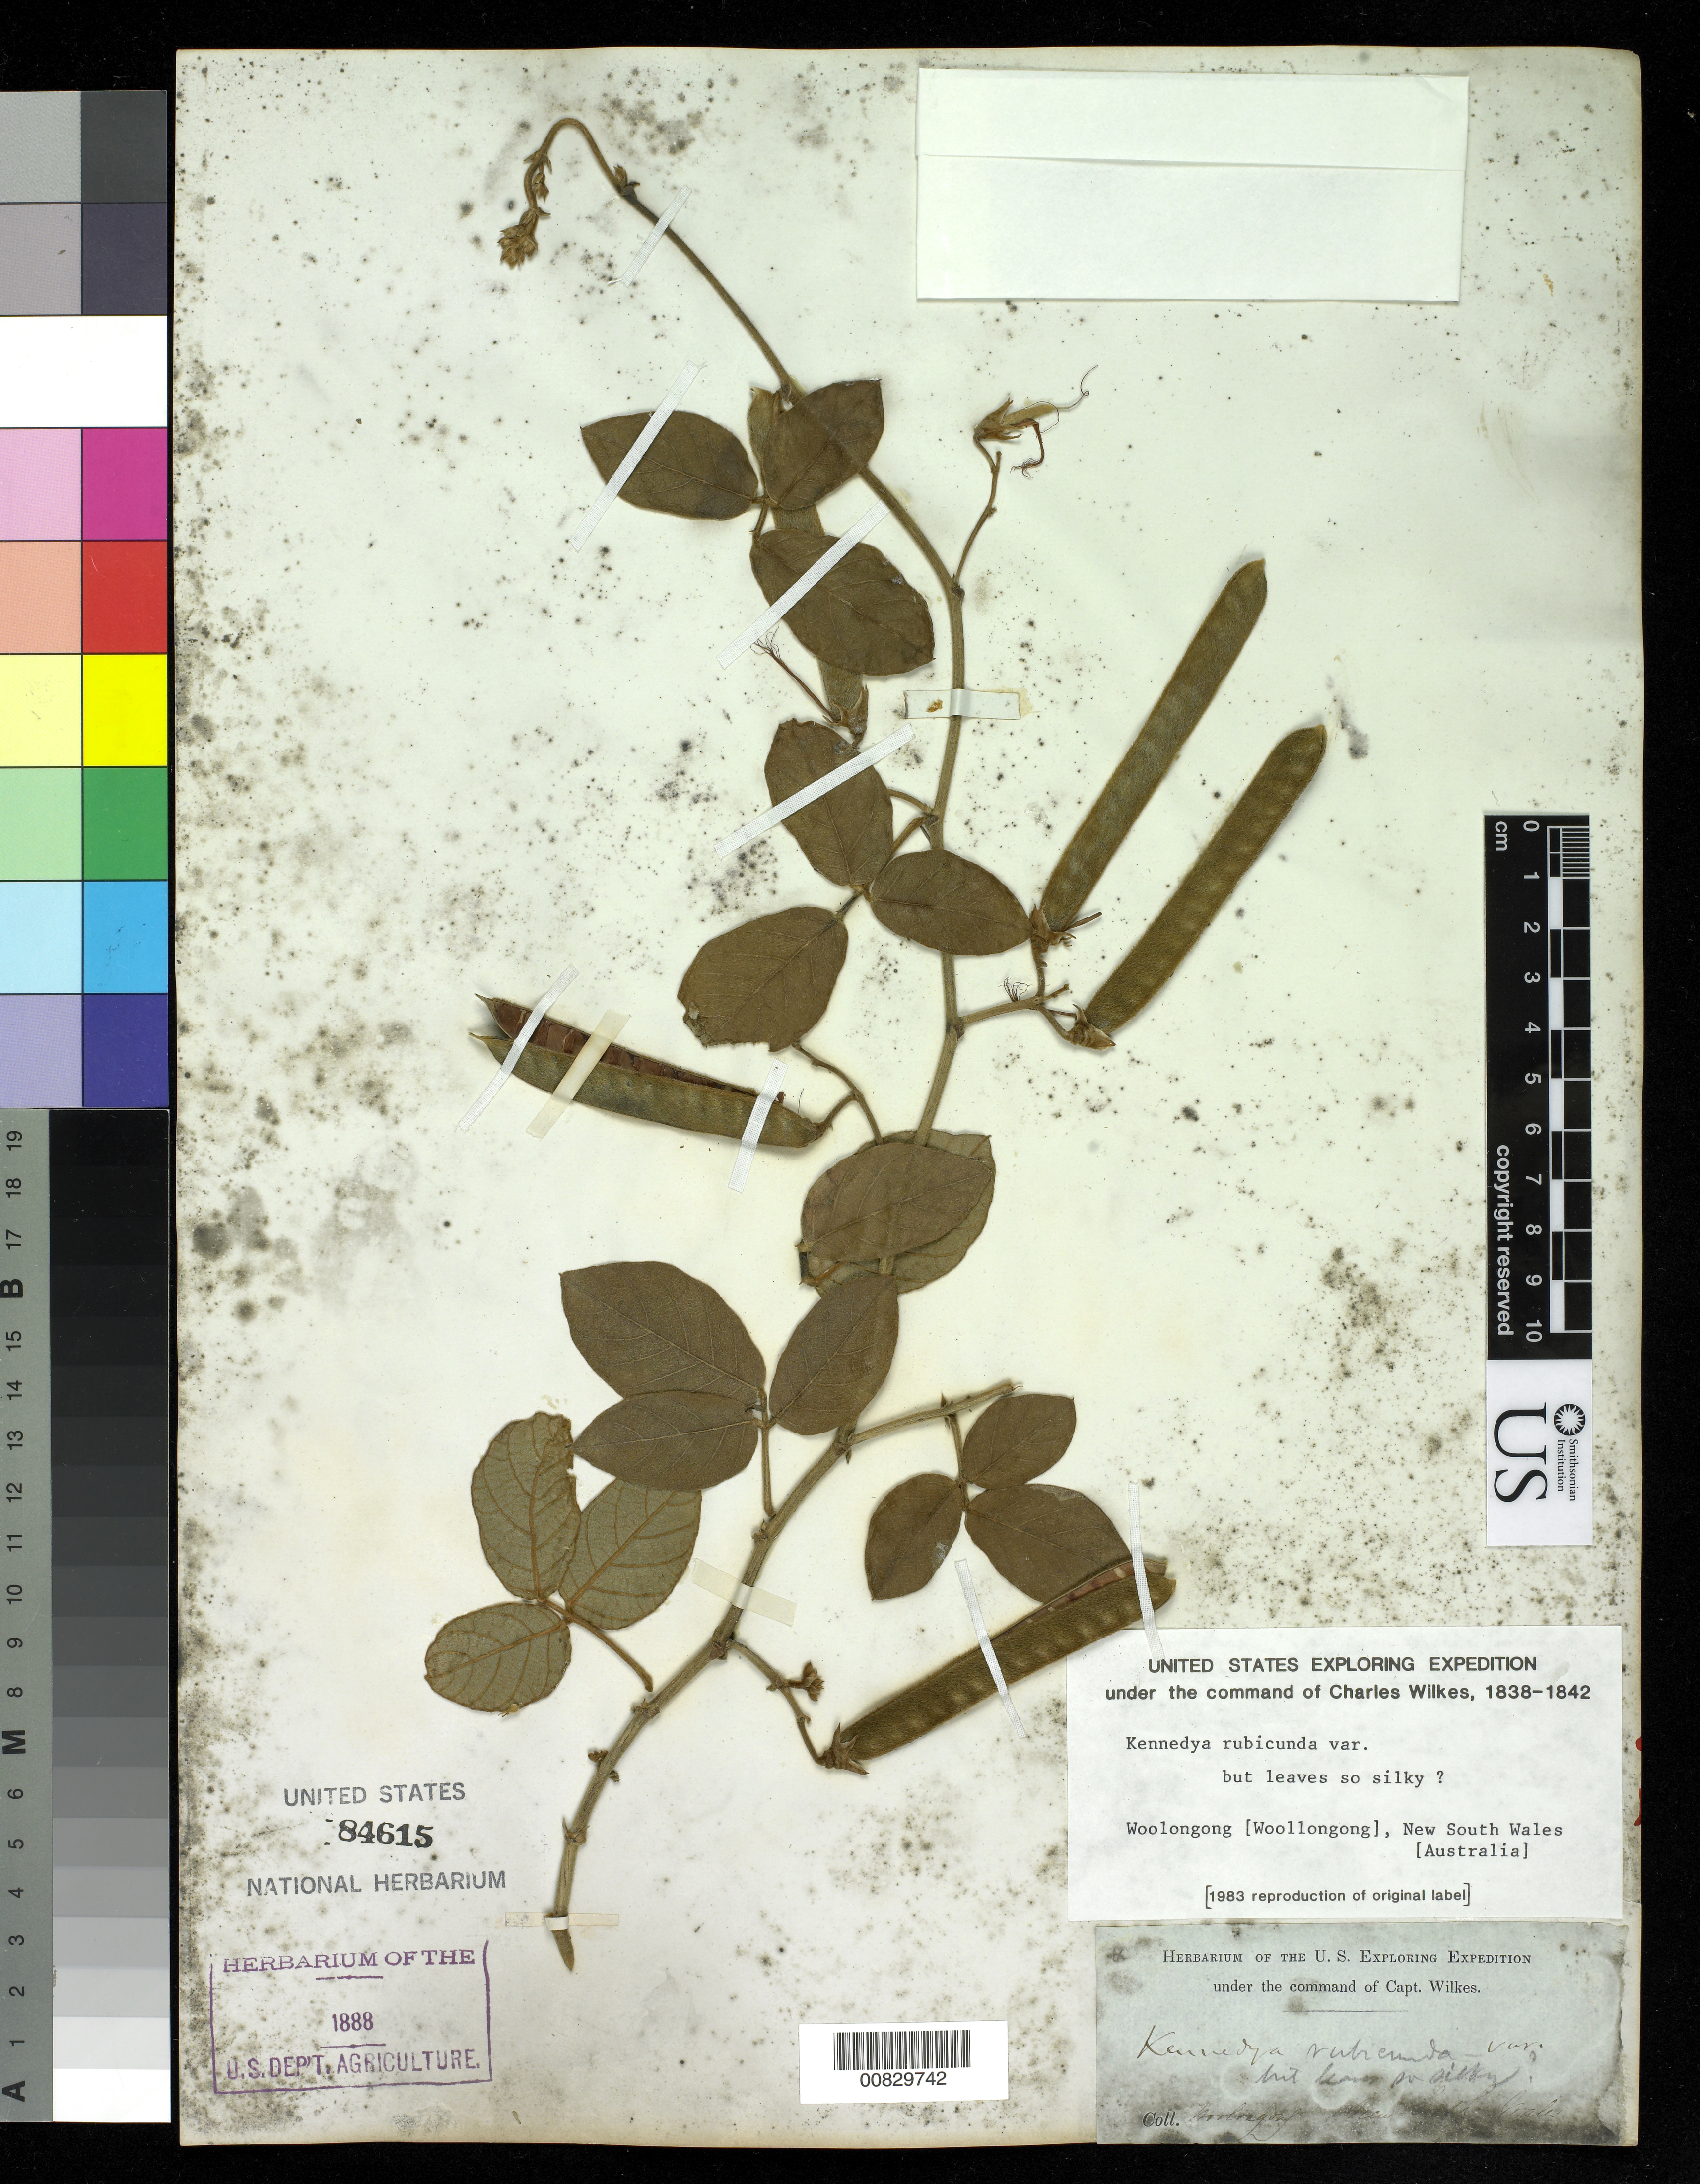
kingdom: Plantae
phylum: Tracheophyta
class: Magnoliopsida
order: Fabales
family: Fabaceae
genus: Kennedia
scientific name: Kennedia rubicunda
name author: Vent.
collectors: Wilkes Explor. Exped.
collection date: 1838/1842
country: Australia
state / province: New South Wales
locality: Woolongong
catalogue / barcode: US 84615